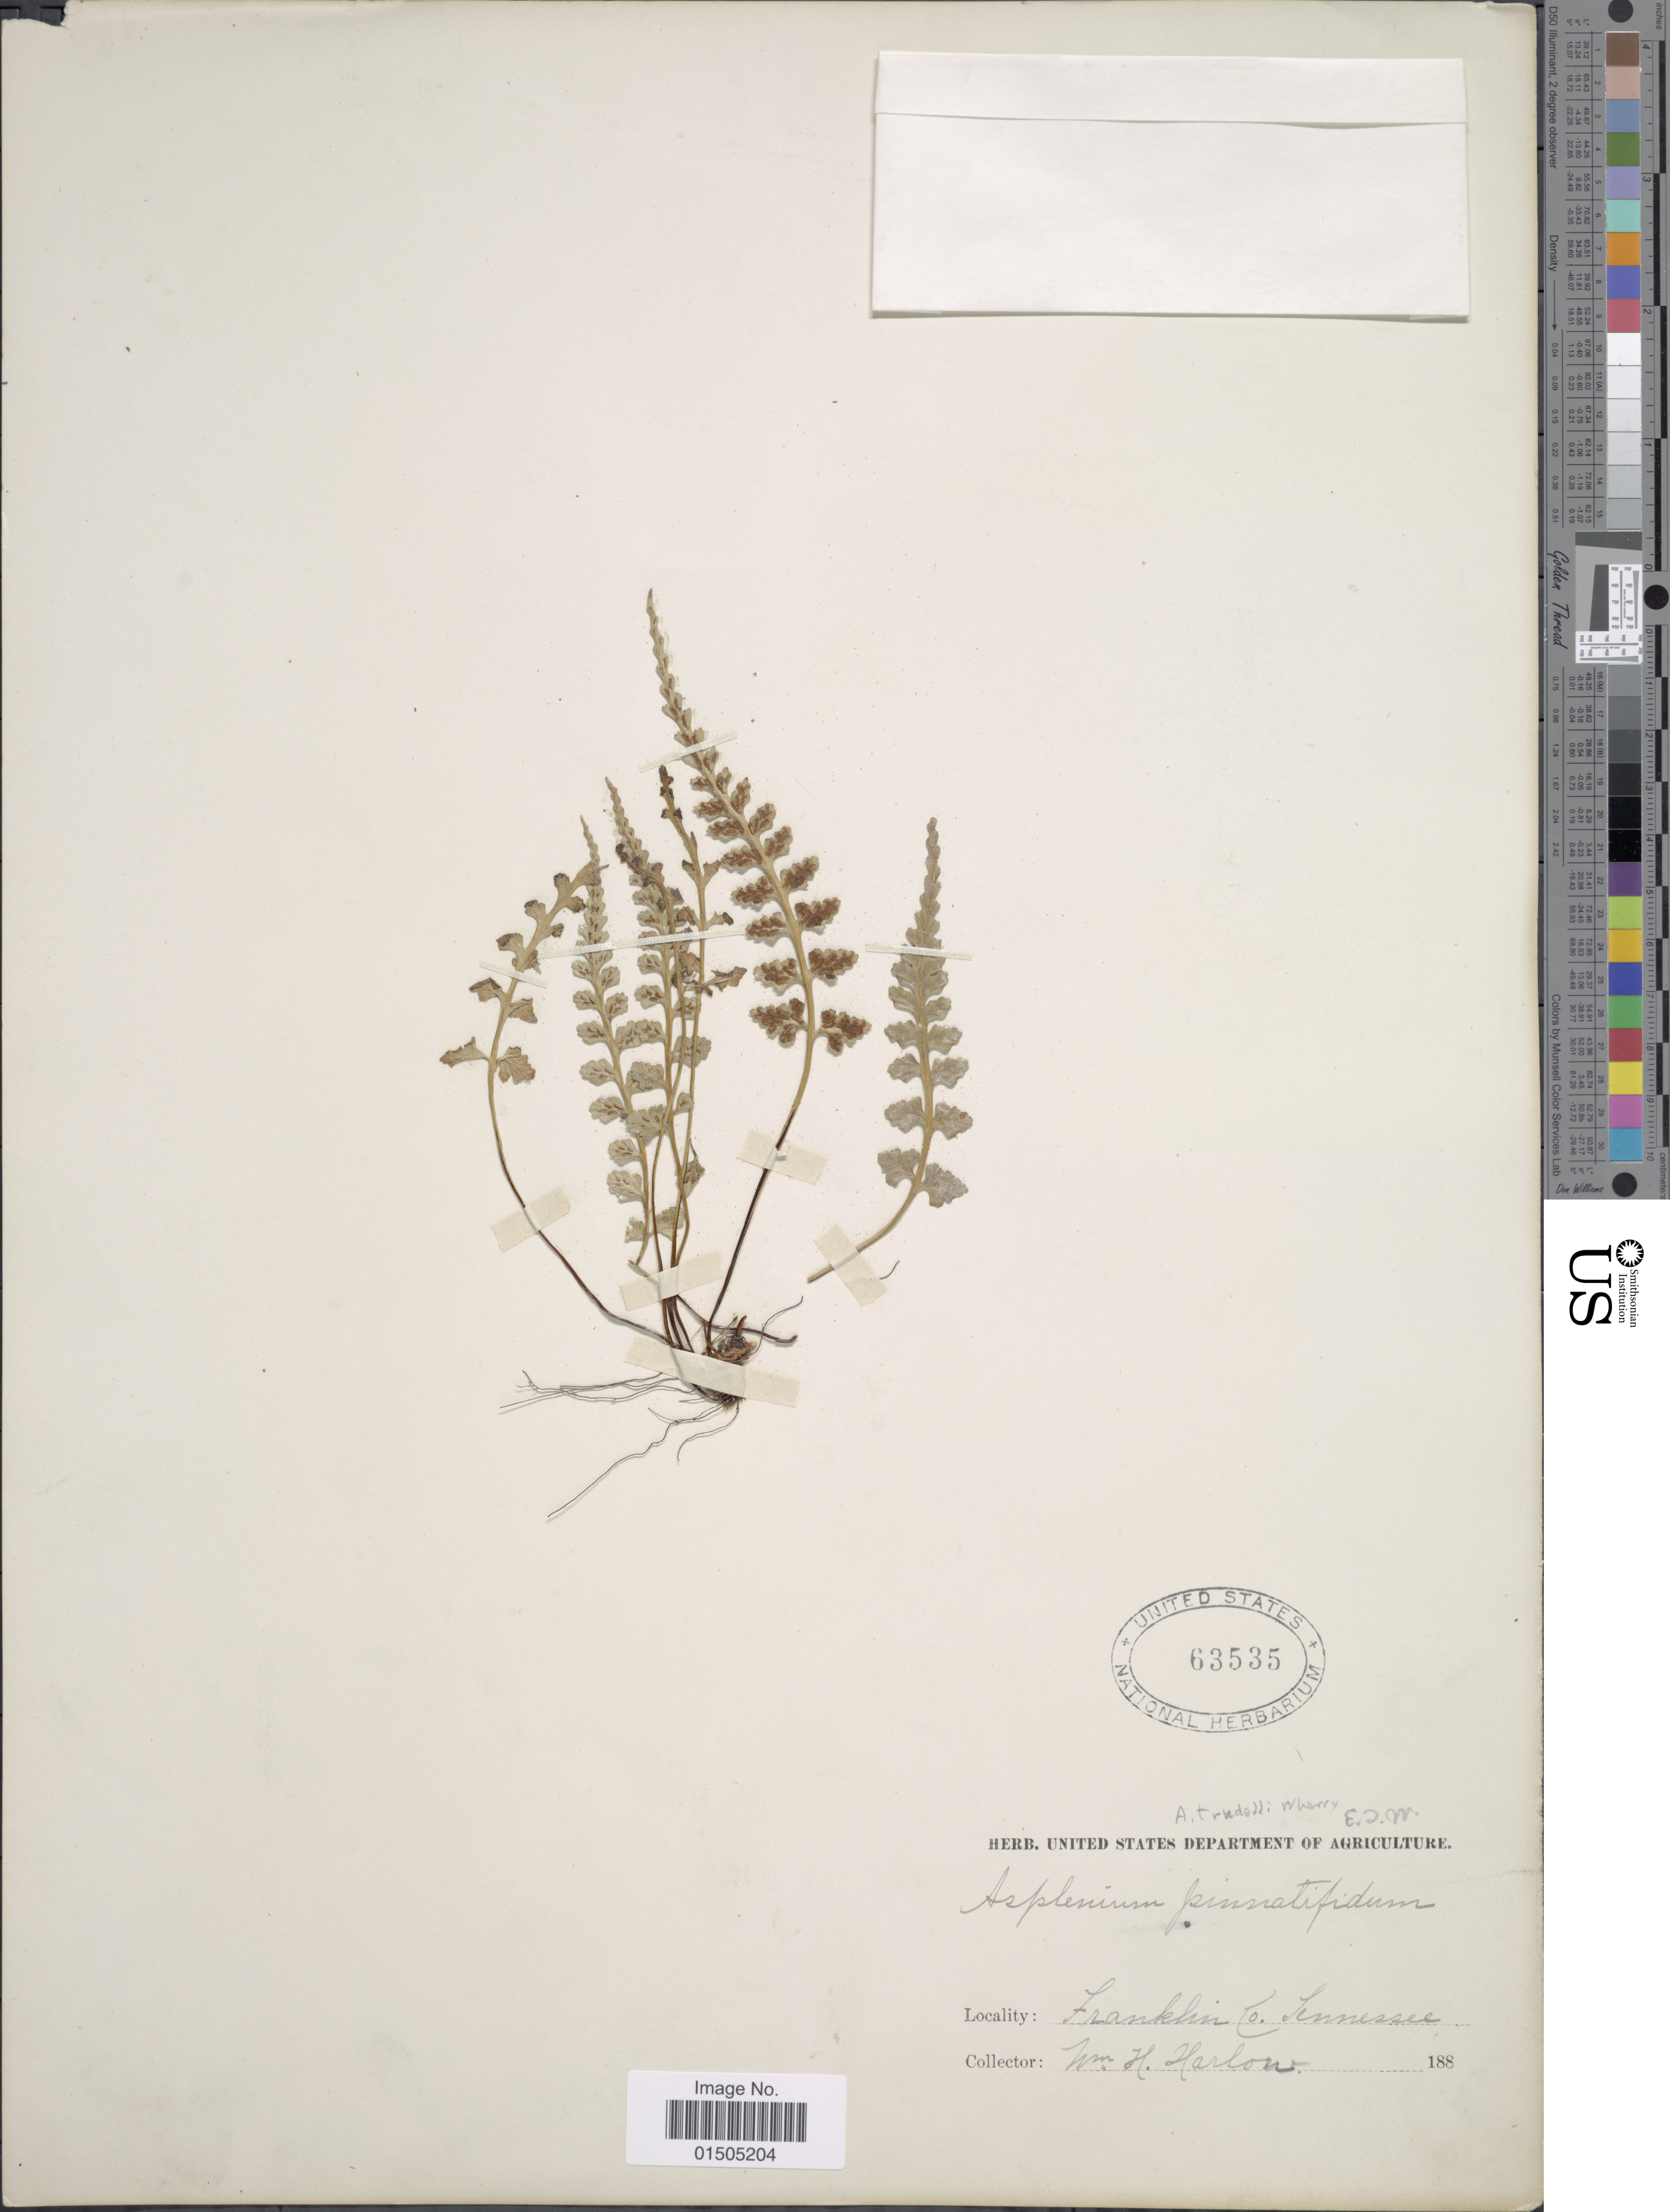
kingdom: Plantae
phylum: Tracheophyta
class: Polypodiopsida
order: Polypodiales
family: Aspleniaceae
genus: Asplenium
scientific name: Asplenium x trudellii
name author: Wherry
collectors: W. Harlow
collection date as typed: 188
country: United States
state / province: Tennessee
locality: Franklin Co.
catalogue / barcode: US 63535